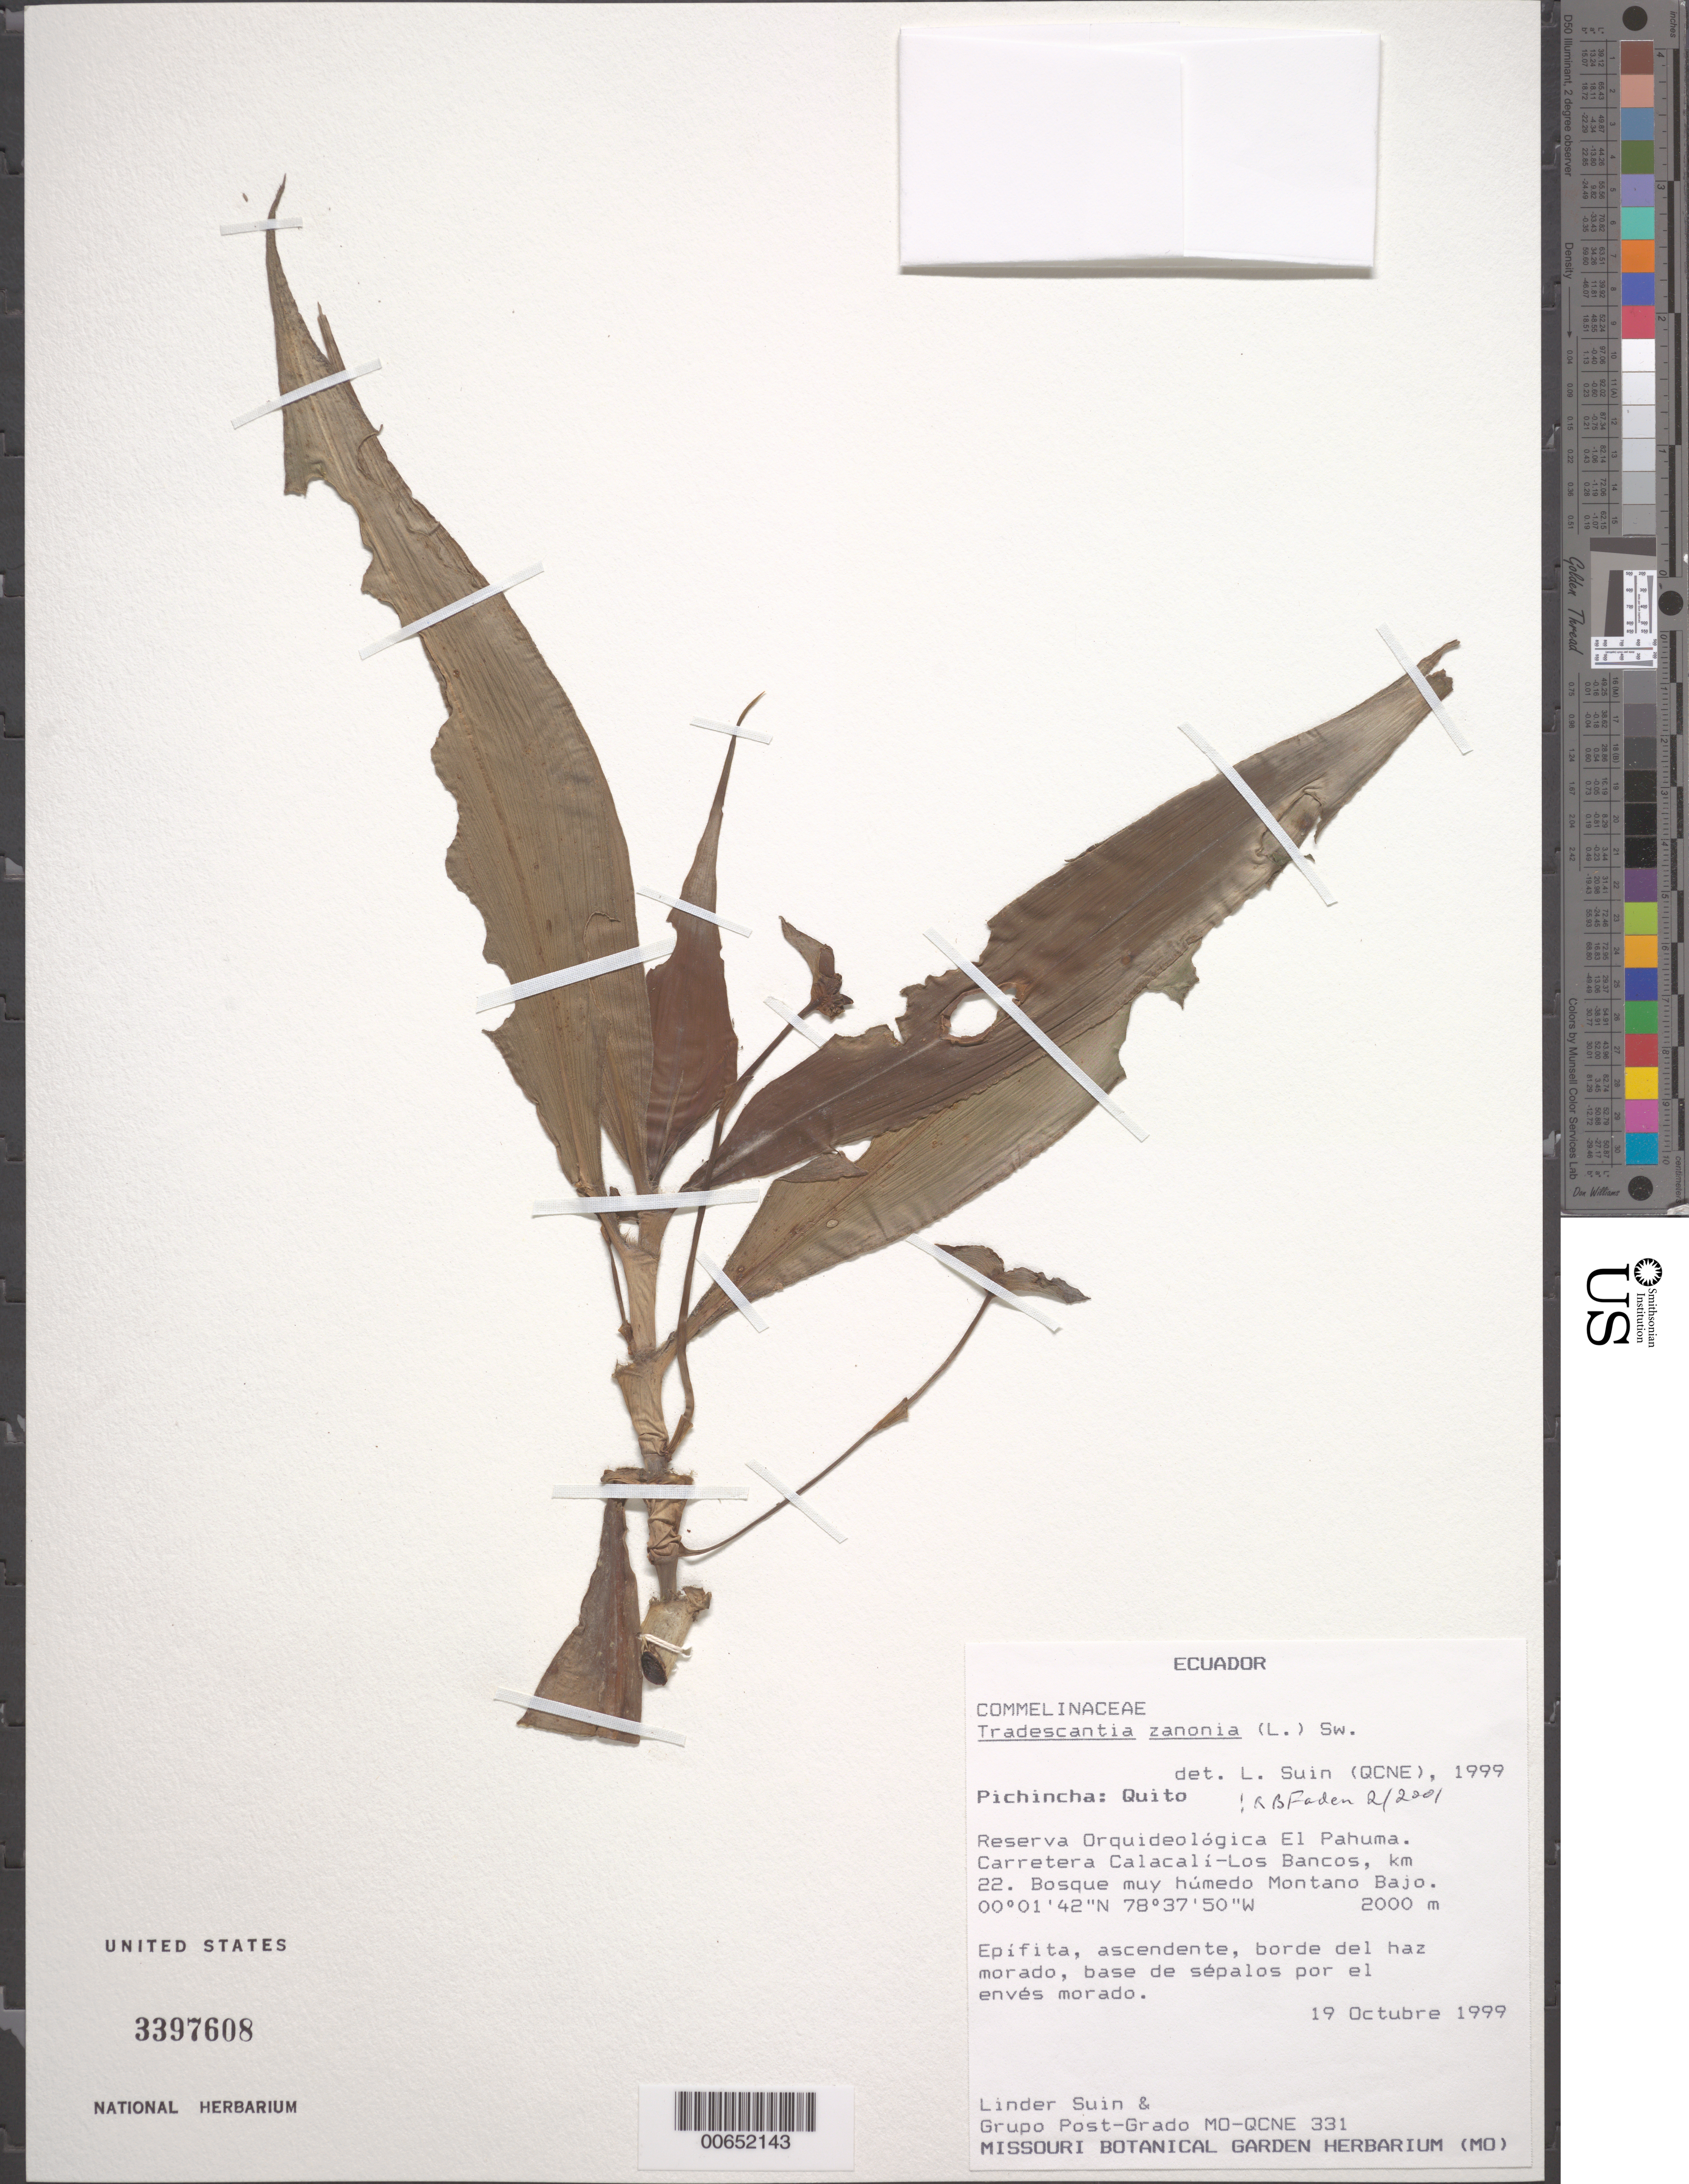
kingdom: Plantae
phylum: Tracheophyta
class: Liliopsida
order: Commelinales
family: Commelinaceae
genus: Tradescantia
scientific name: Tradescantia zanonia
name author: (L.) Sw.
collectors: L. Suin & Grupo Post Grad.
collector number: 331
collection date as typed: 19 Oct 1999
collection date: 1999-10-19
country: Ecuador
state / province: Pichincha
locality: Quito, Reserva orquideologica el pahuma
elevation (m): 2000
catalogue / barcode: US 3397608